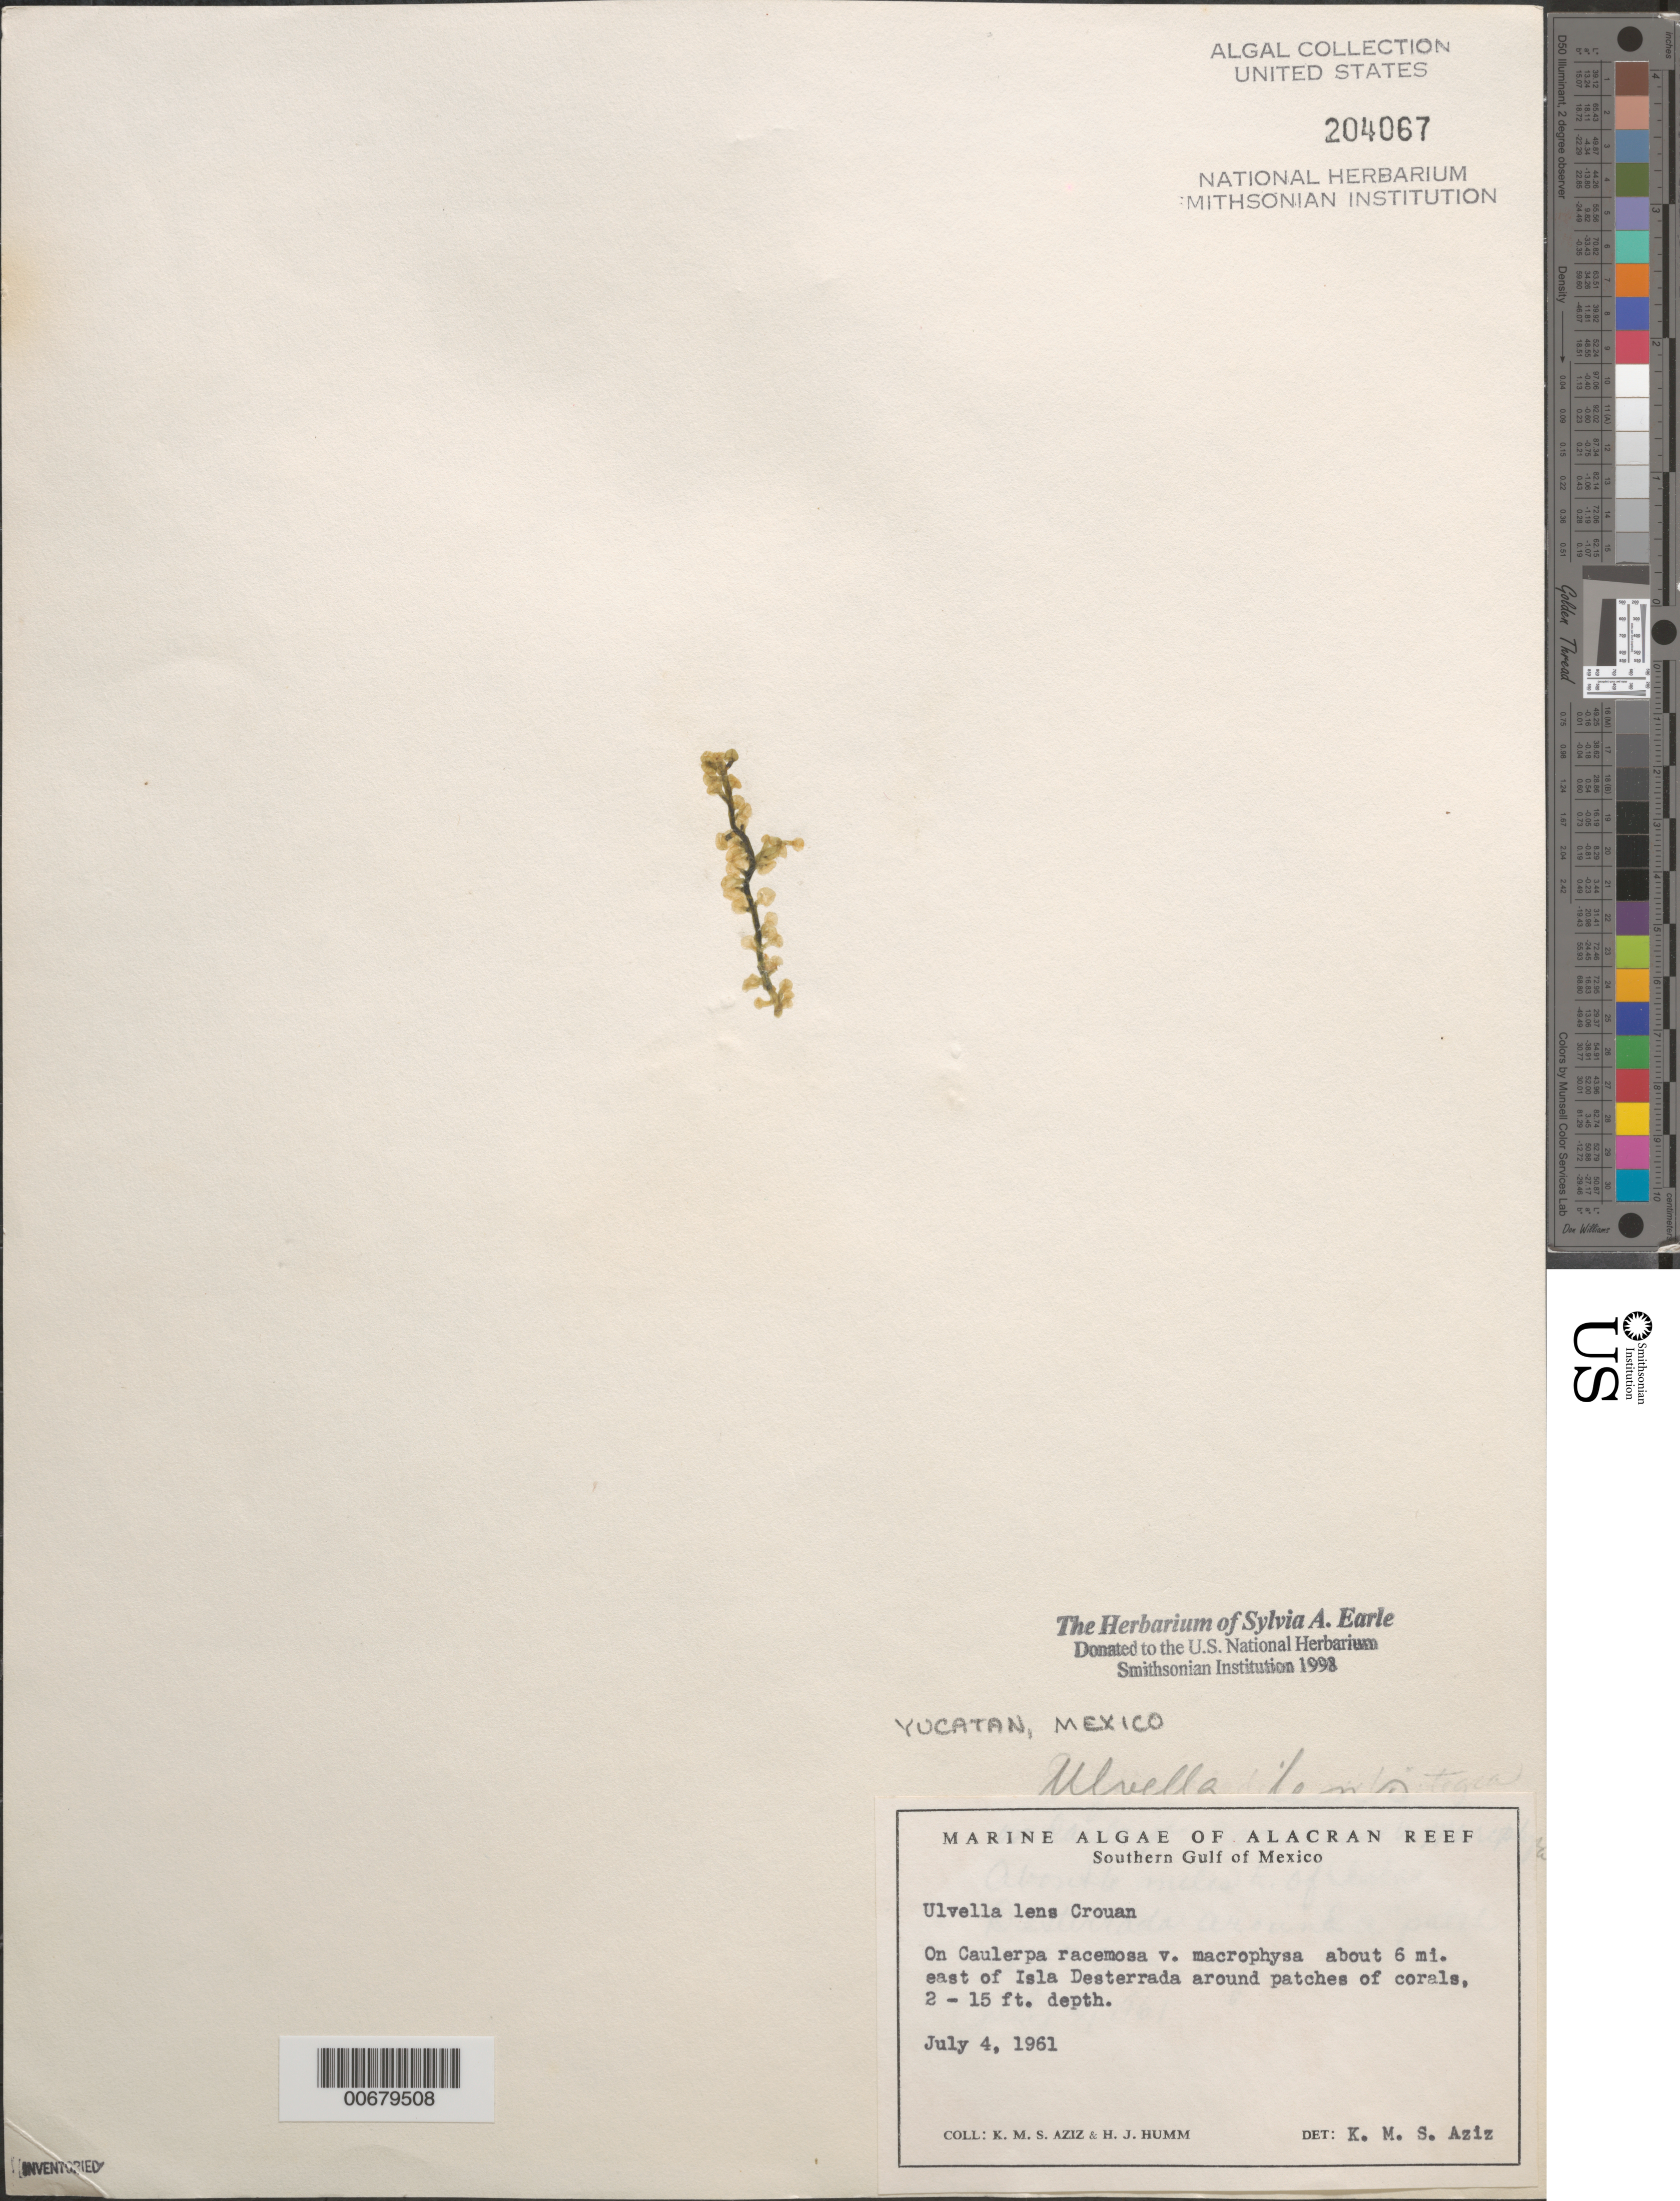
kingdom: Plantae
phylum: Chlorophyta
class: Ulvophyceae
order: Ulvales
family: Ulvellaceae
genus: Ulvella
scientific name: Ulvella lens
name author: P. Crouan & H. Crouan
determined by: Aziz, K. M. S.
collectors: K. M. Aziz & H. J. Humm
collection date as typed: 04 Jul 1961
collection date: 1961-07-04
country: Mexico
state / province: Yucatán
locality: Alacran Reef, ca. 6 miles east of Isla Desterrada, southern Gulf of Mexico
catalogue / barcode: US 204067